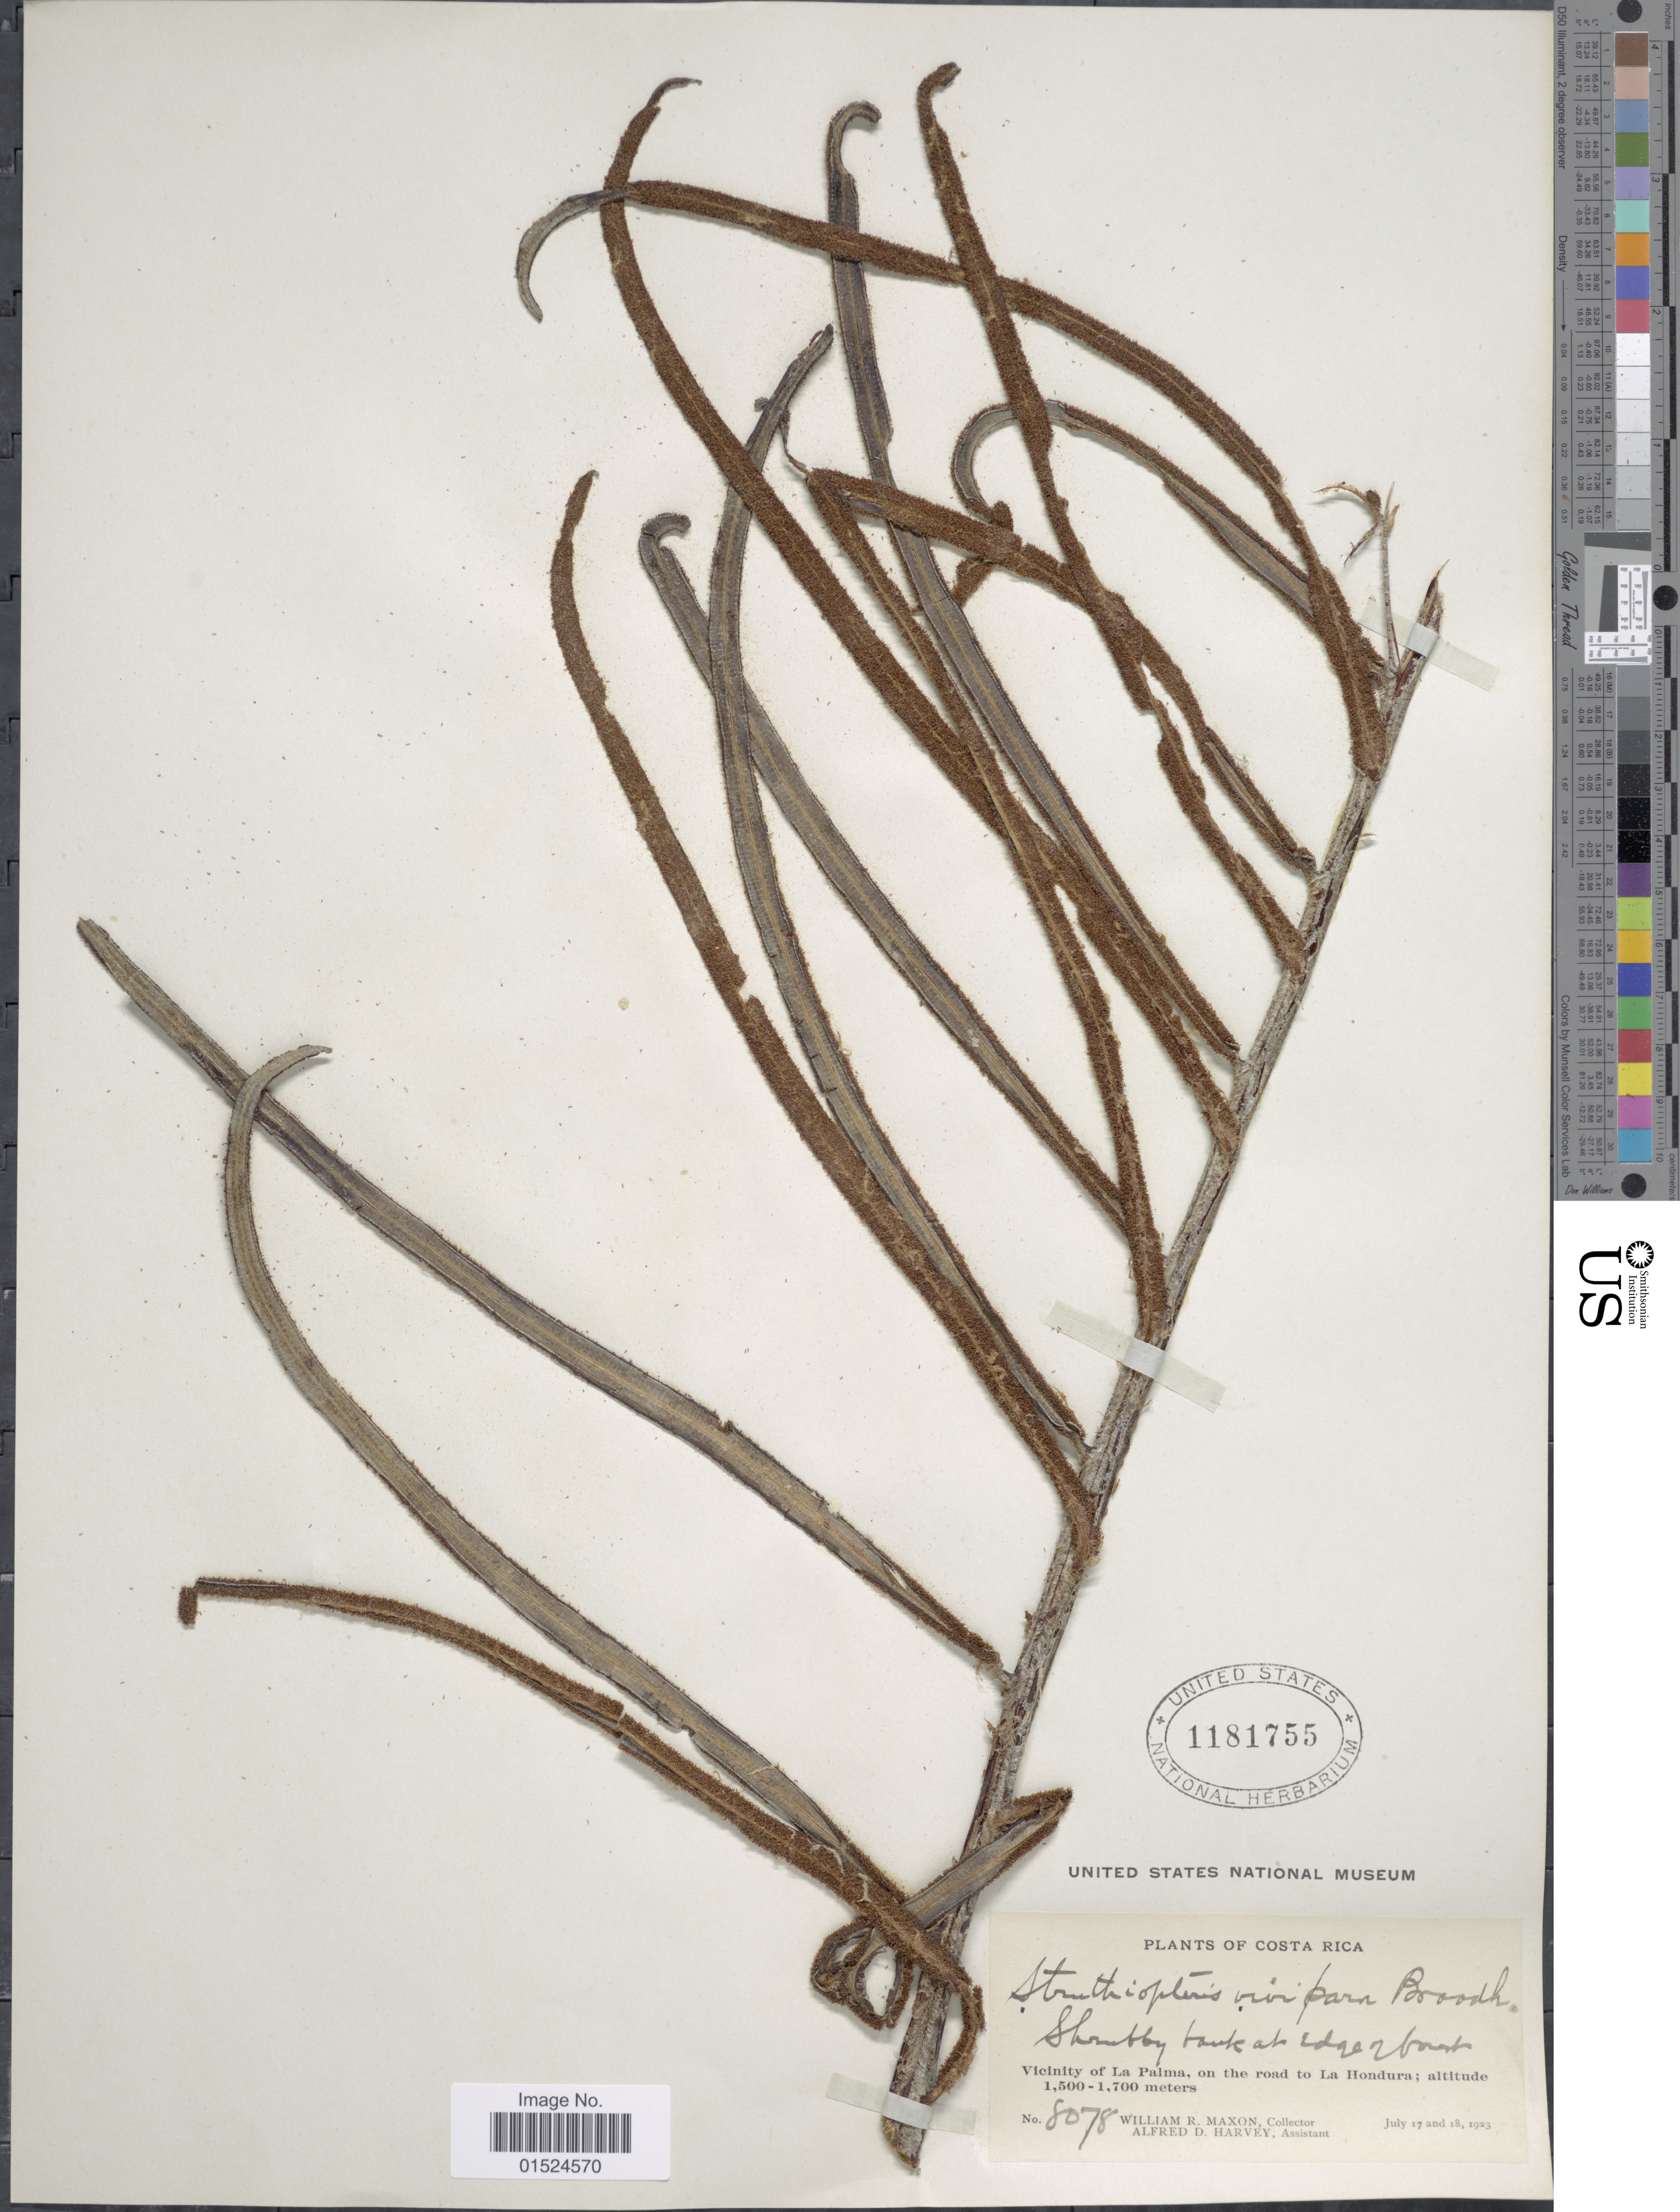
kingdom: Plantae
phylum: Tracheophyta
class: Polypodiopsida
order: Polypodiales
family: Blechnaceae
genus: Blechnum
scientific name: Blechnum viviparum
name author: (Broadh.) C. Chr.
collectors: W. R. Maxon & A. D. Harvey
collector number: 8078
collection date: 1923-07-17/1923-07-18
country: Costa Rica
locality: Vicinity of La Palma, on the road to La Hondura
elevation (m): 1500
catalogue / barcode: US 1181755